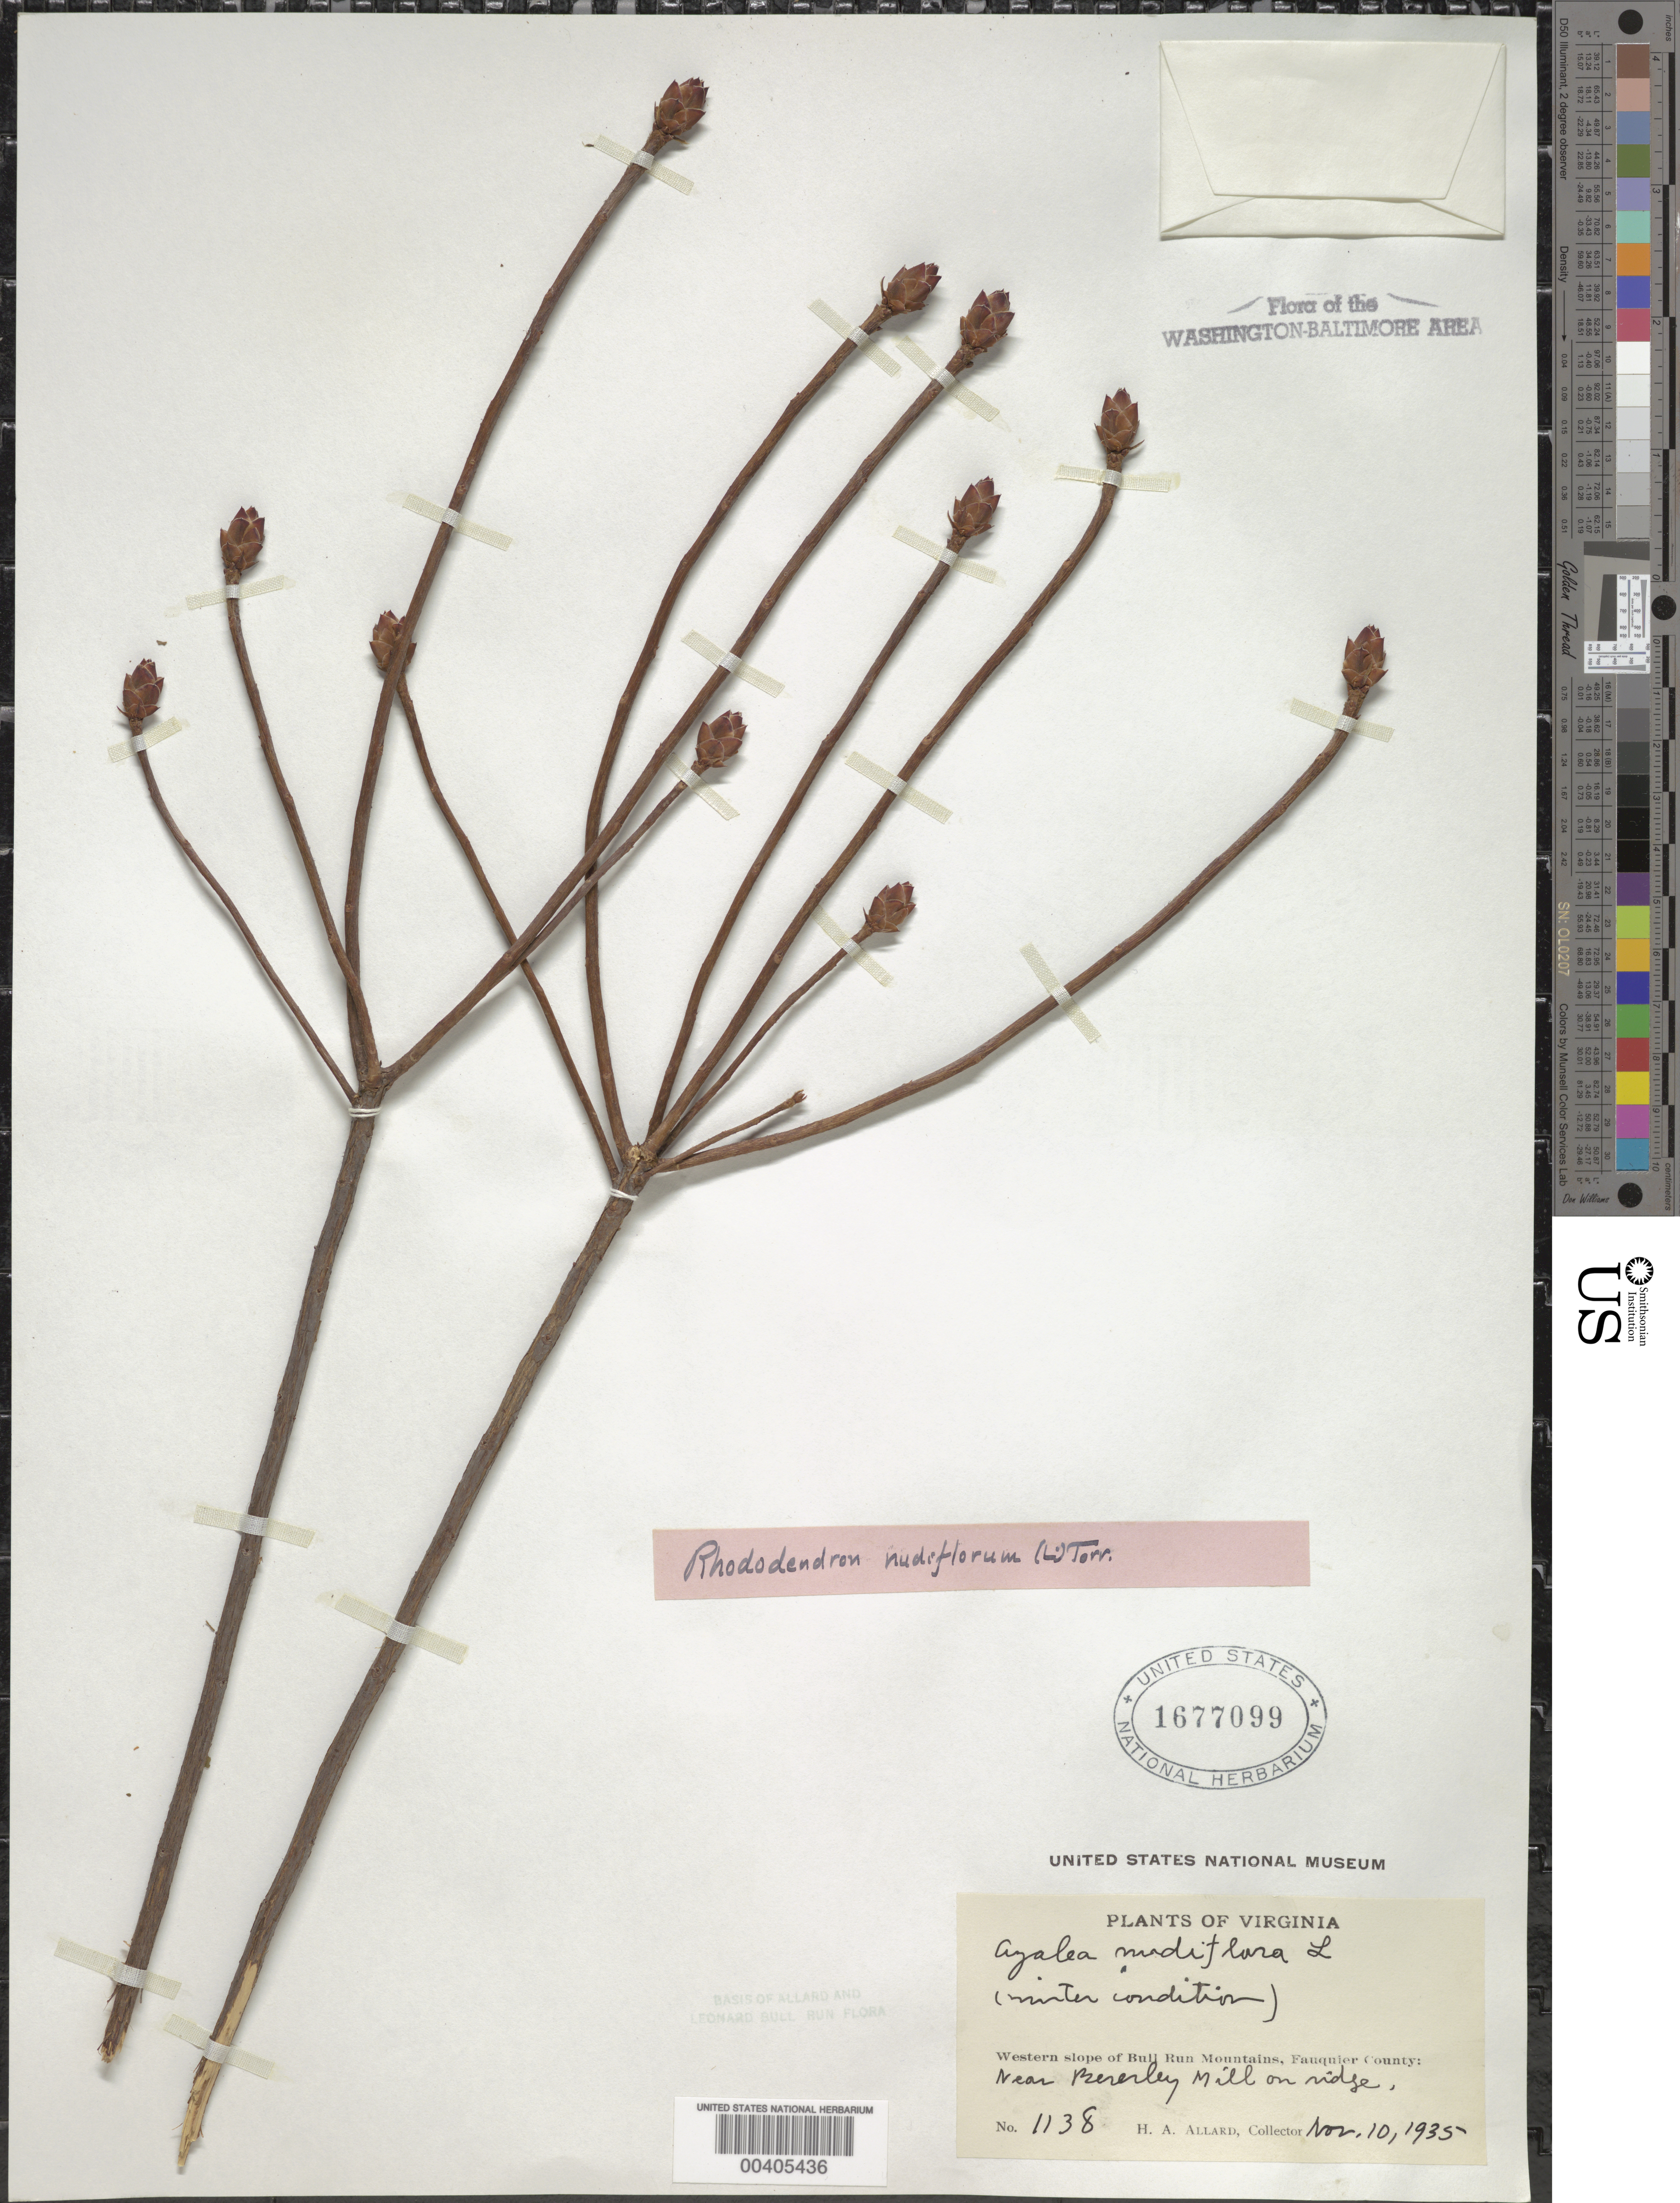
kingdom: Plantae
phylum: Tracheophyta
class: Magnoliopsida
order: Ericales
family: Ericaceae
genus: Rhododendron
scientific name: Rhododendron periclymenoides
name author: (Michx.) Shinners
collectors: H. A. Allard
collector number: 1138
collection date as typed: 10 Nov 1935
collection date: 1935-11-10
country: United States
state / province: Virginia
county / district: Fauquier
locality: Beverley Mill vicinity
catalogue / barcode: US 1677099